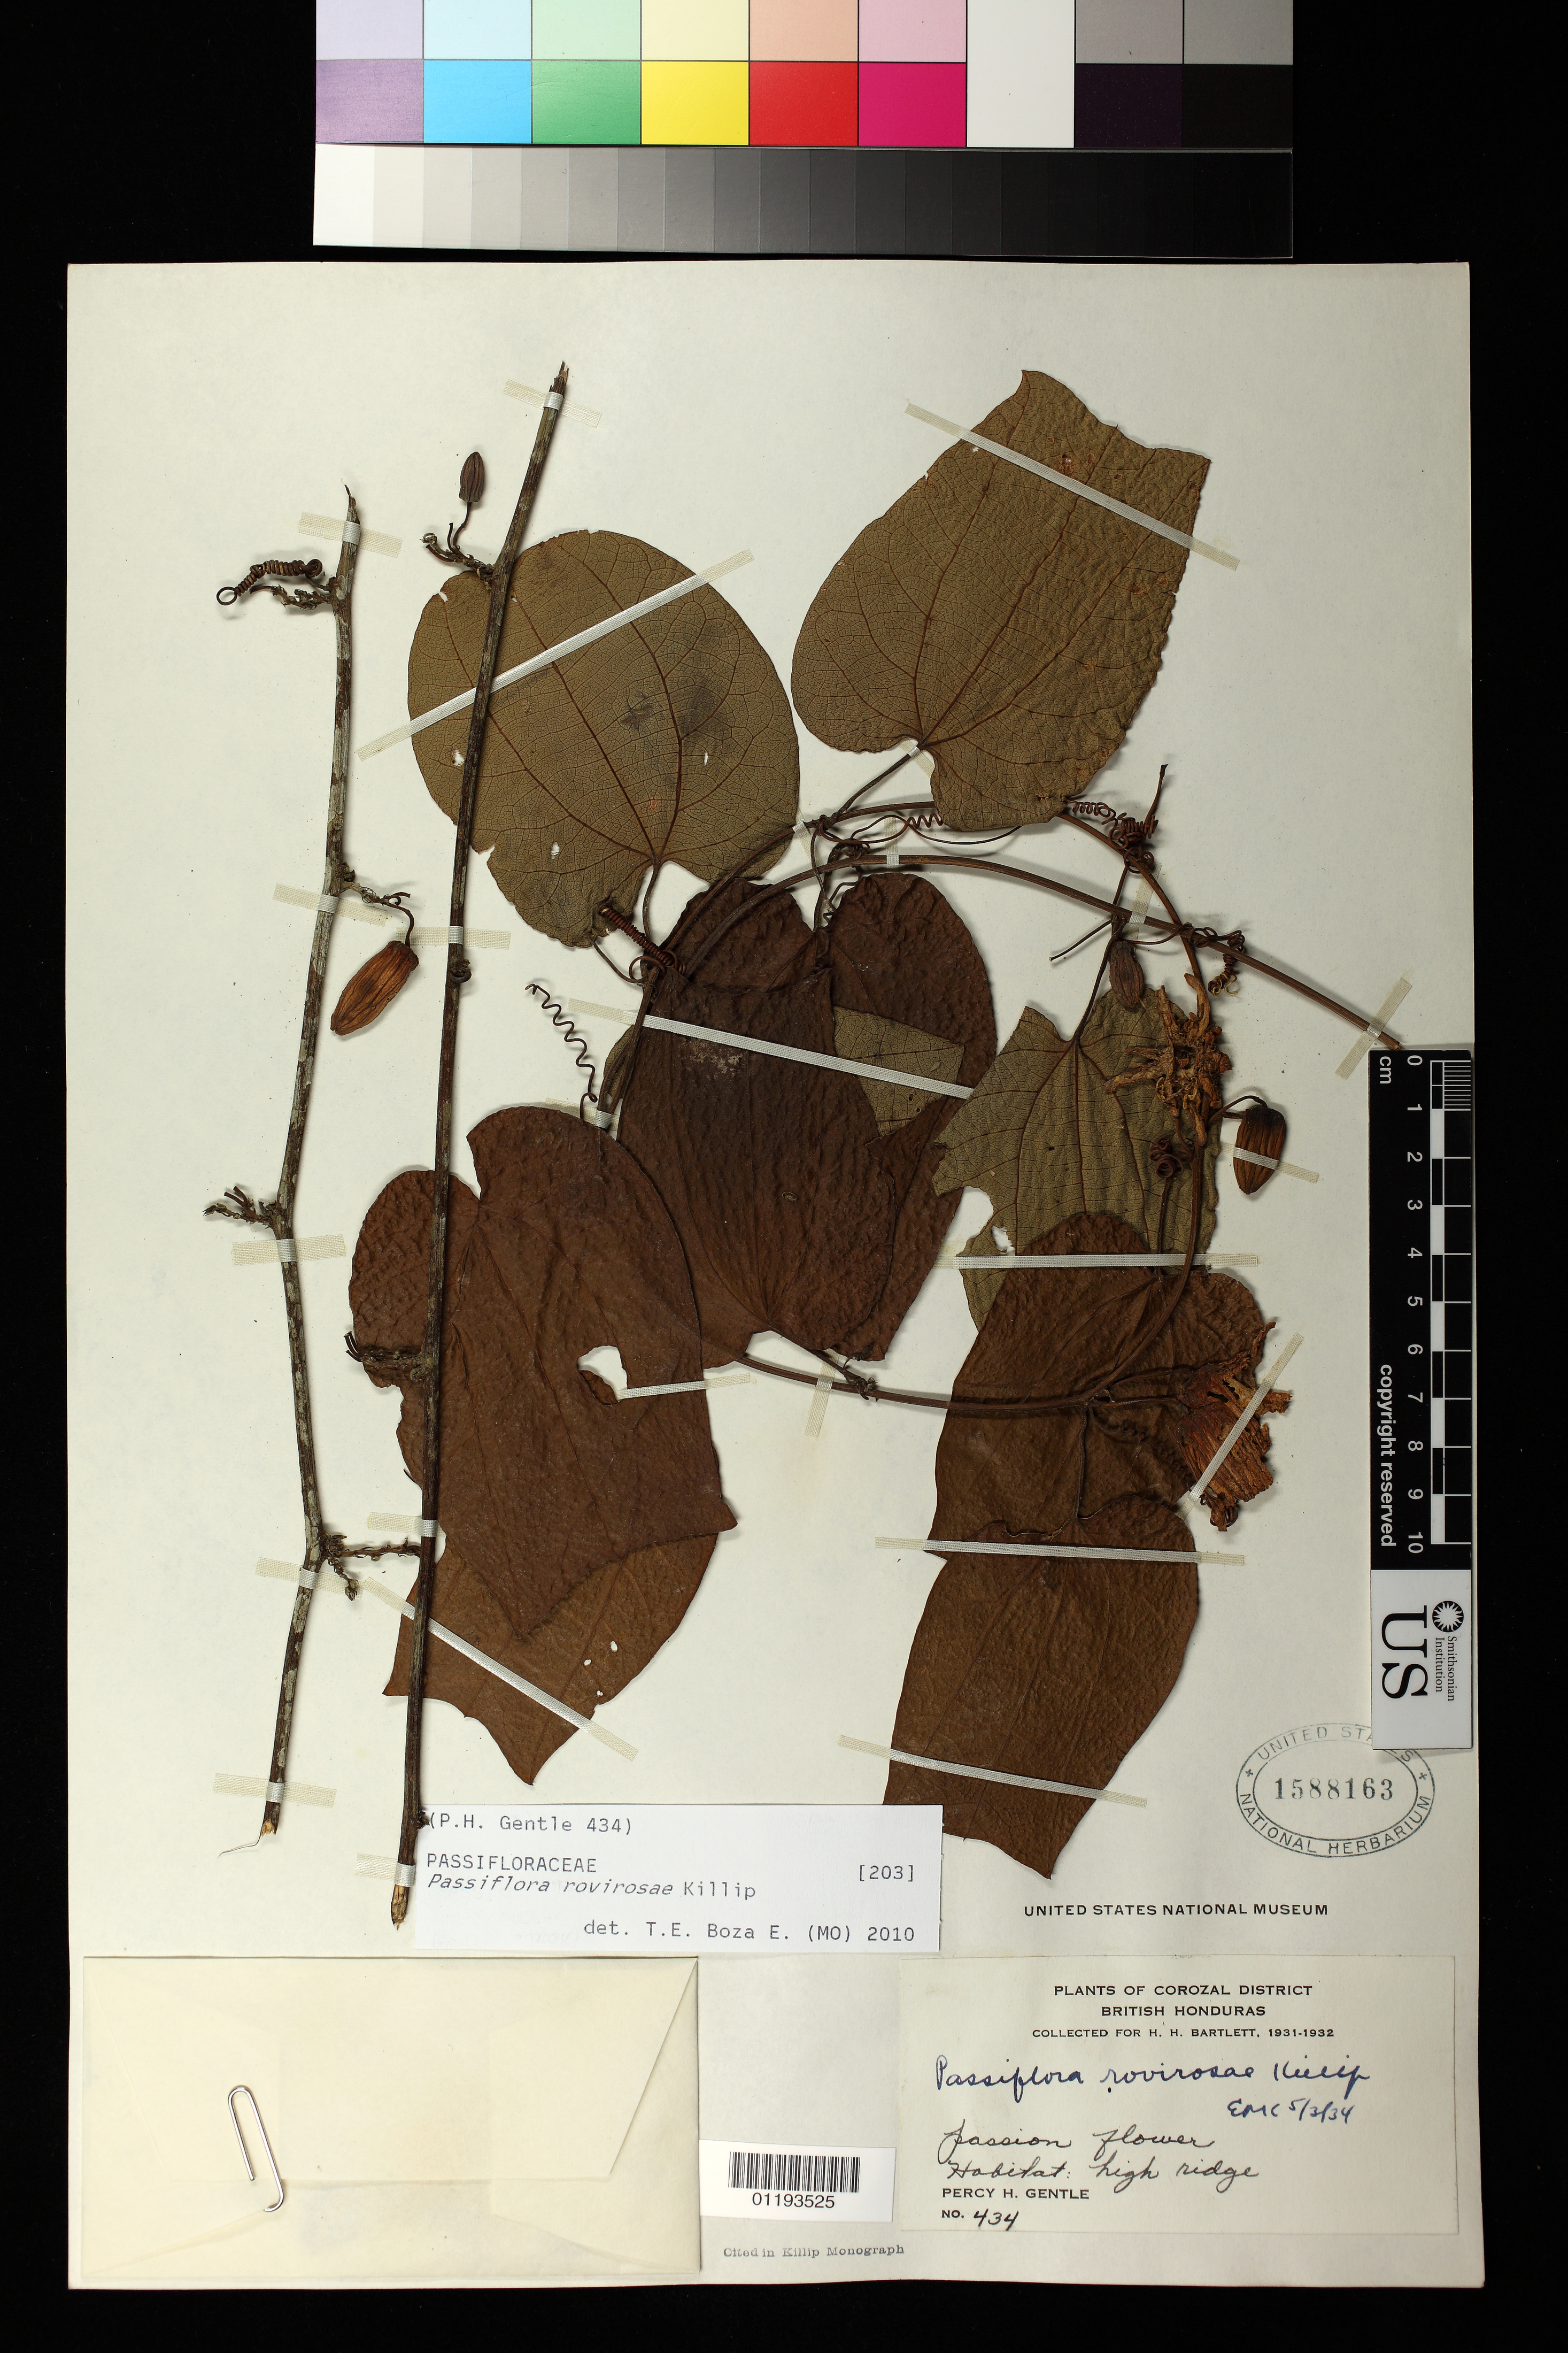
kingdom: Plantae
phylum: Tracheophyta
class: Magnoliopsida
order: Malpighiales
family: Passifloraceae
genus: Passiflora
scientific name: Passiflora rovirosae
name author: Killip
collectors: P. H. Gentle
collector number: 434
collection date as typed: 1931 1932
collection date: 1931/1932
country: Belize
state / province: Corozal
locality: Corozal District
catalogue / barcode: US 1588163